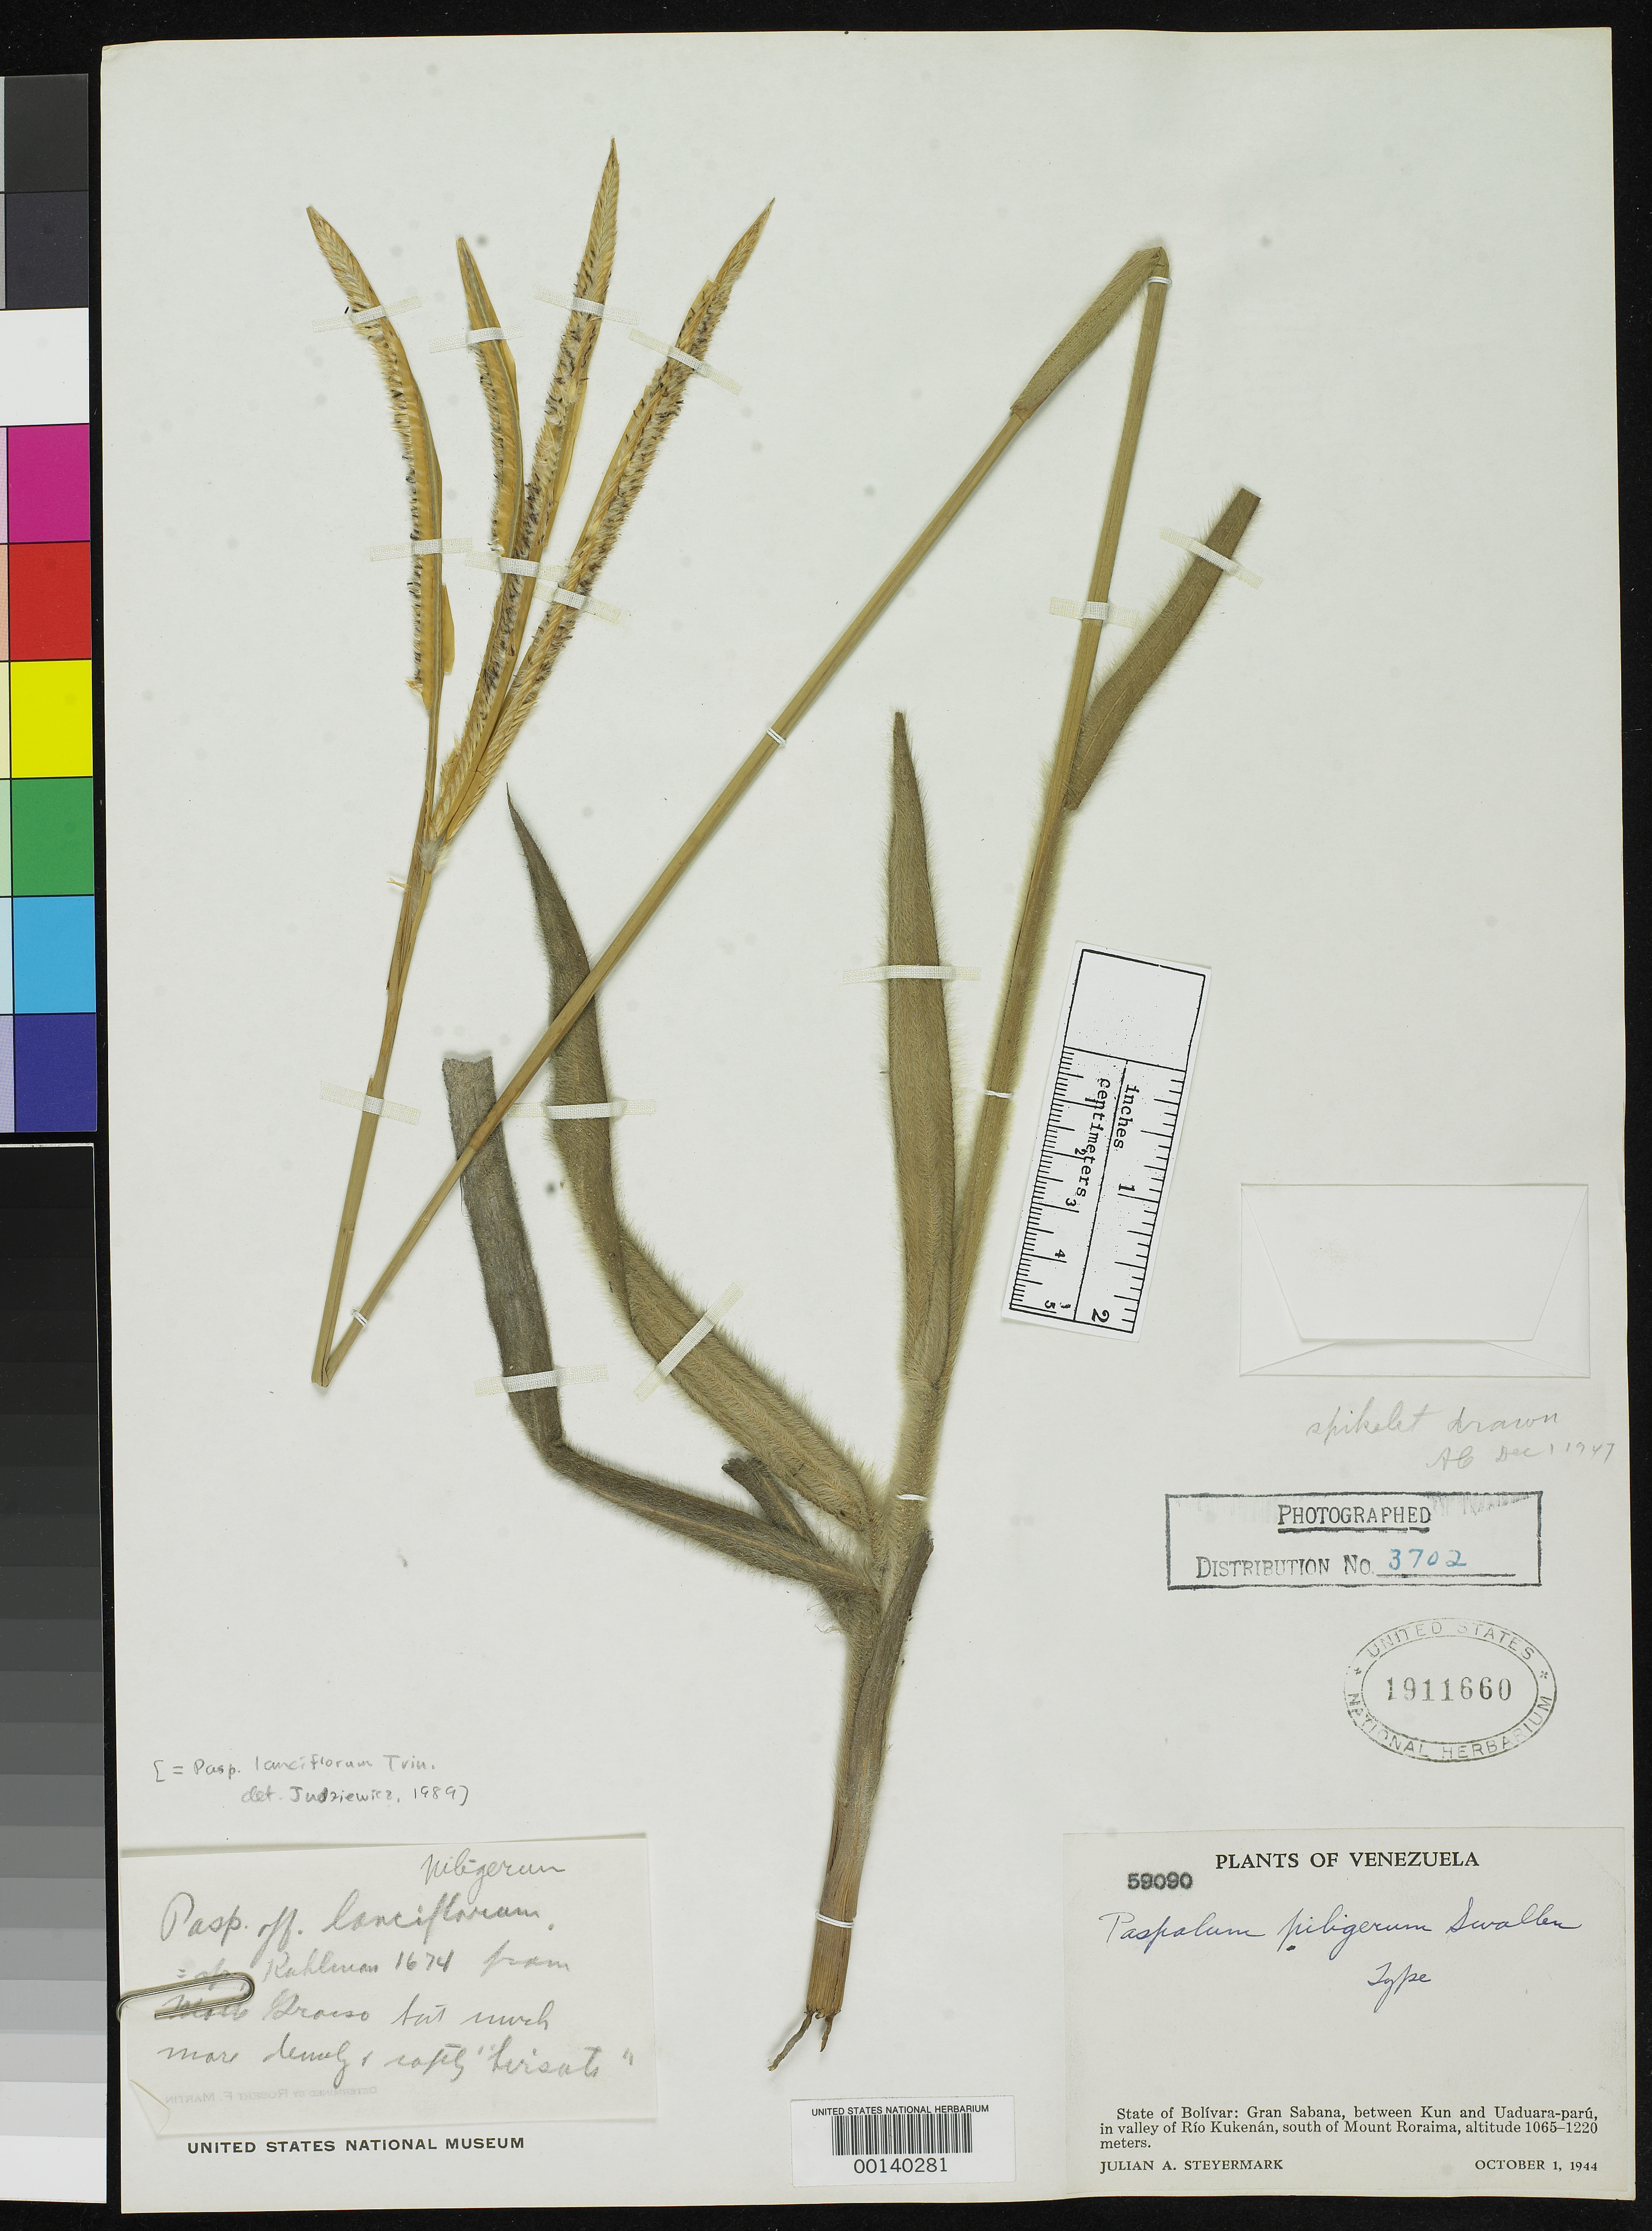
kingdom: Plantae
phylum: Tracheophyta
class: Liliopsida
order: Poales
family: Poaceae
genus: Paspalum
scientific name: Paspalum piligerum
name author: Swallen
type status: Holotype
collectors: J. Steyermark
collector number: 59090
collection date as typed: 01 Oct 1944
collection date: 1944-10-01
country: Venezuela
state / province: Bolivar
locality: Gran Sabana, between Kien and Vaduara-paru, in valley of Rio Kukenan, S of Mt. Roraima.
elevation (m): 1065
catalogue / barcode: US 1911660